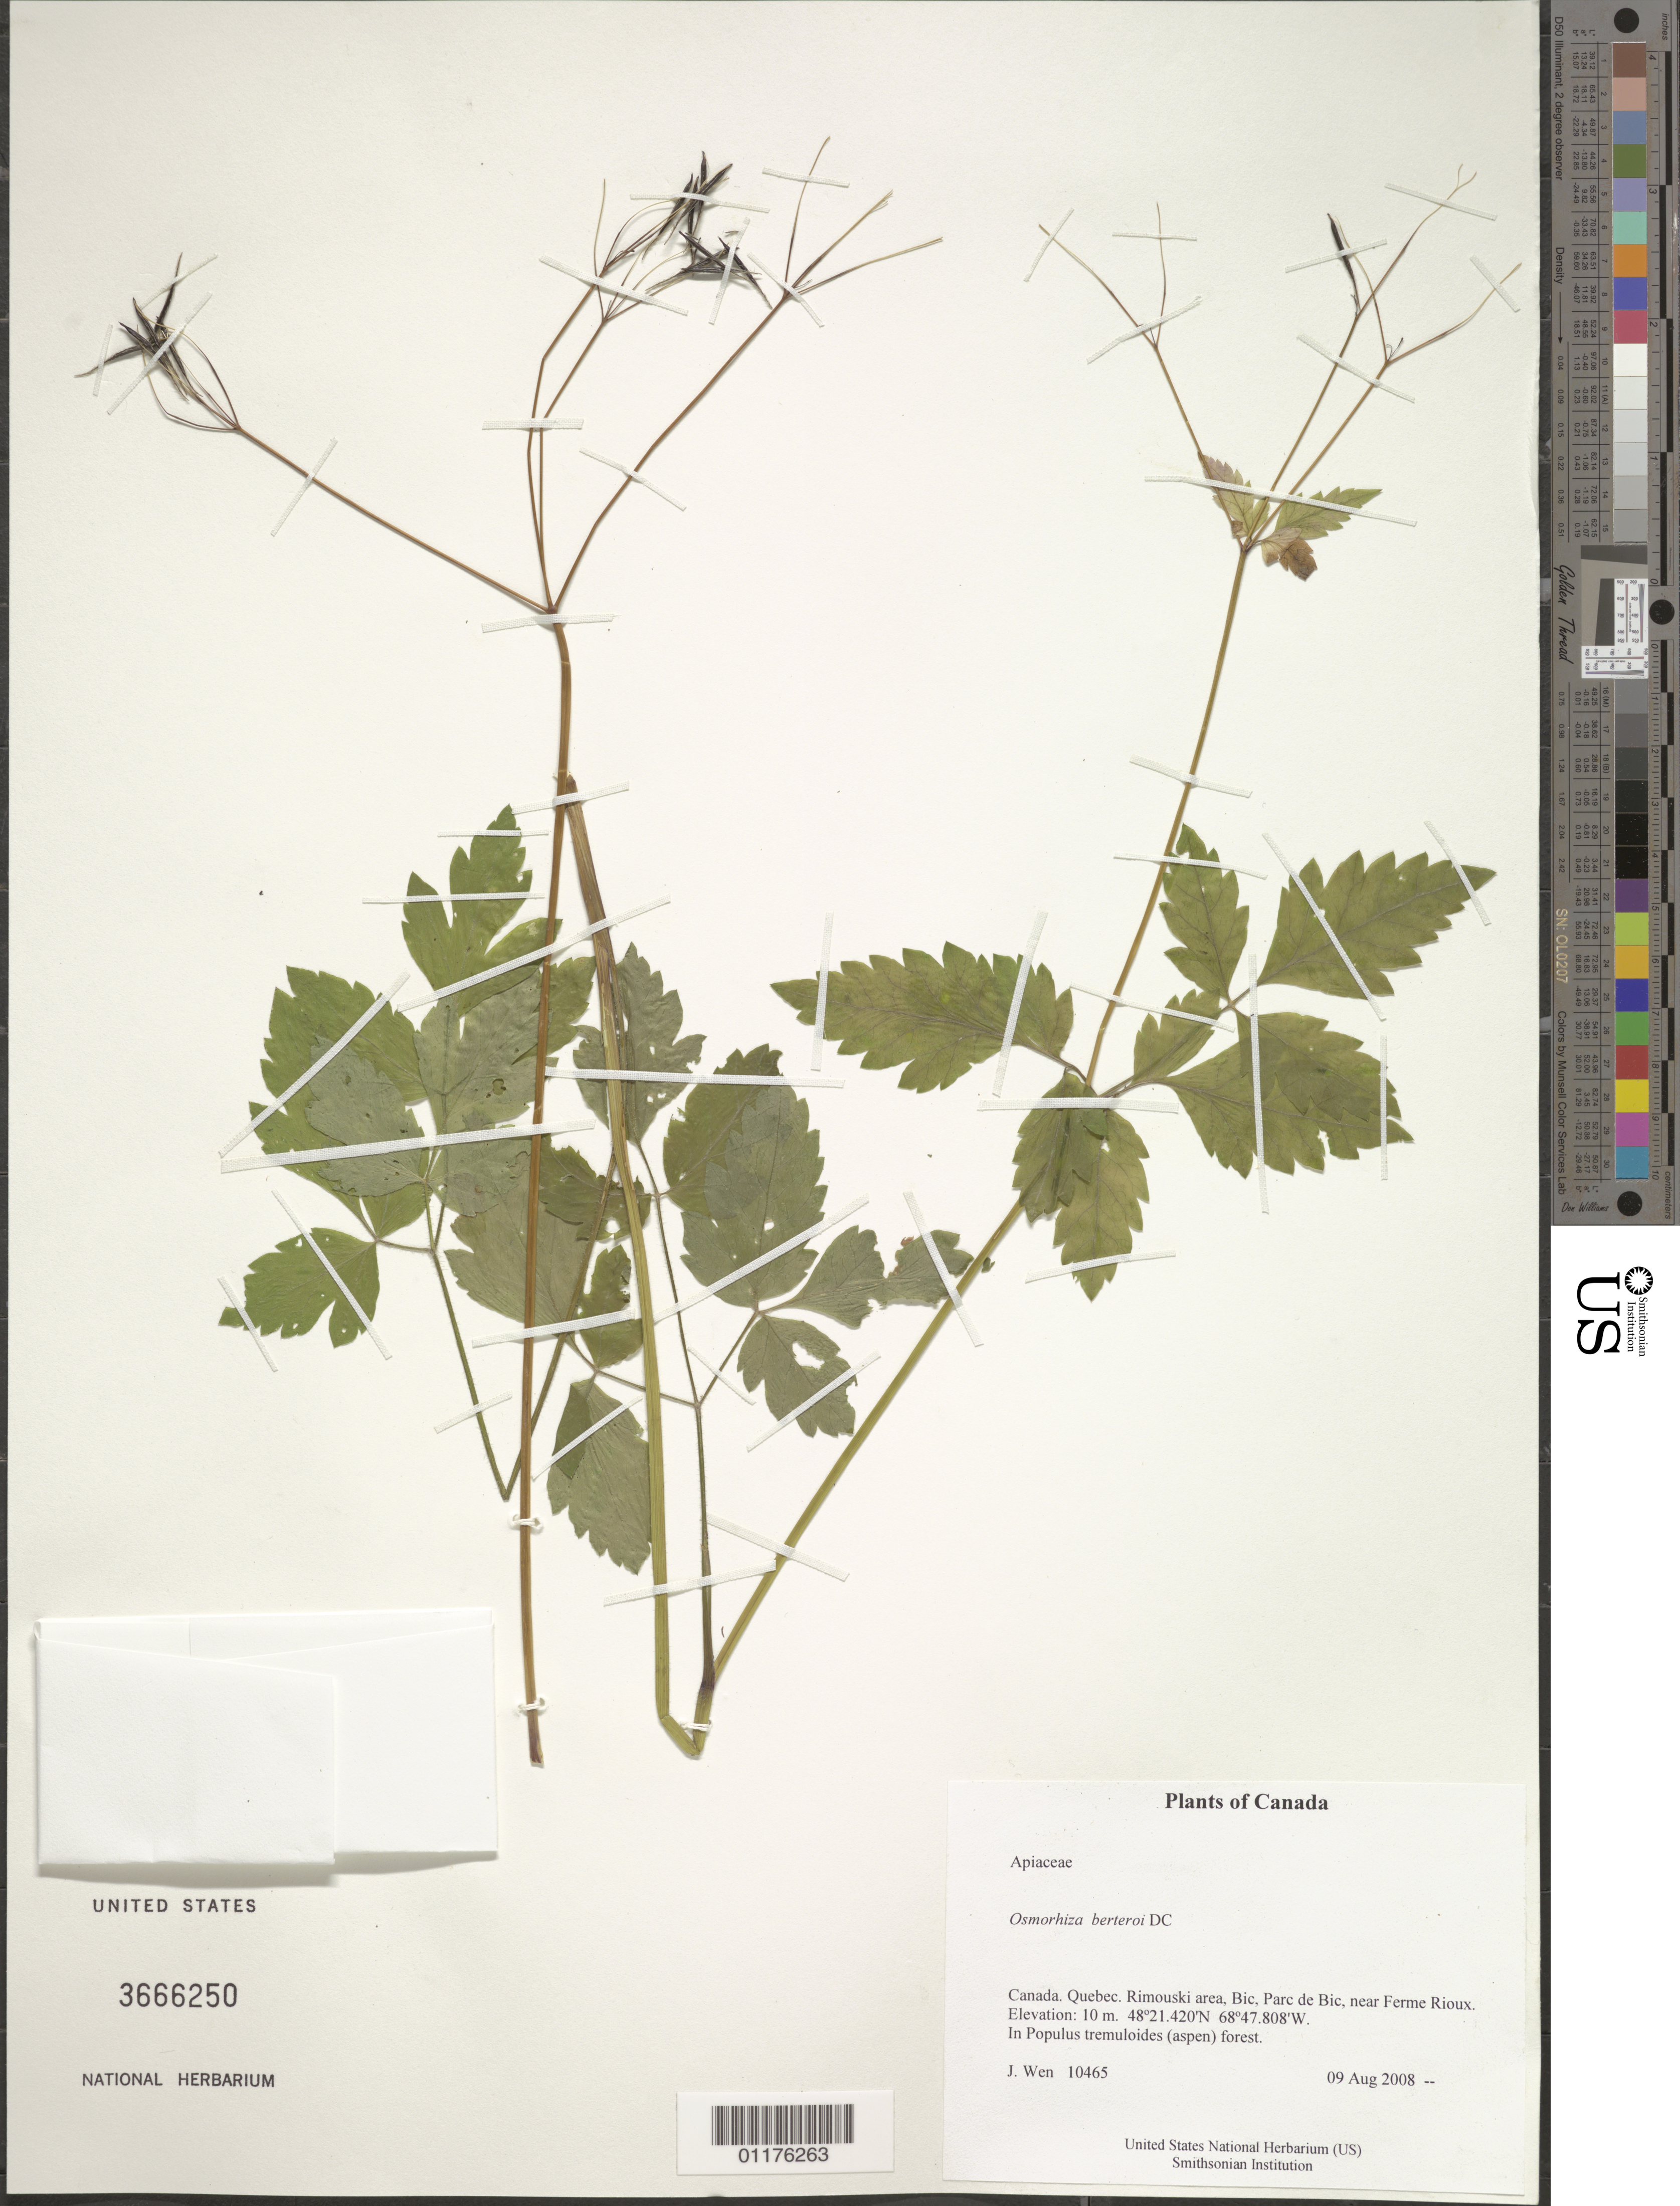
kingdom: Plantae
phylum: Tracheophyta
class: Magnoliopsida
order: Apiales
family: Apiaceae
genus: Osmorhiza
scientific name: Osmorhiza berteroi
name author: DC.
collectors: J. Wen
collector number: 10465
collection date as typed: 09 Aug 2008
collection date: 2008-08-09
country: Canada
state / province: Quebec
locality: Rimouski area, Bic, Parc de Bic, near Ferme Rioux.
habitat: In Populus tremuloides (aspen) forest.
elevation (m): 10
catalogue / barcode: US 3666250